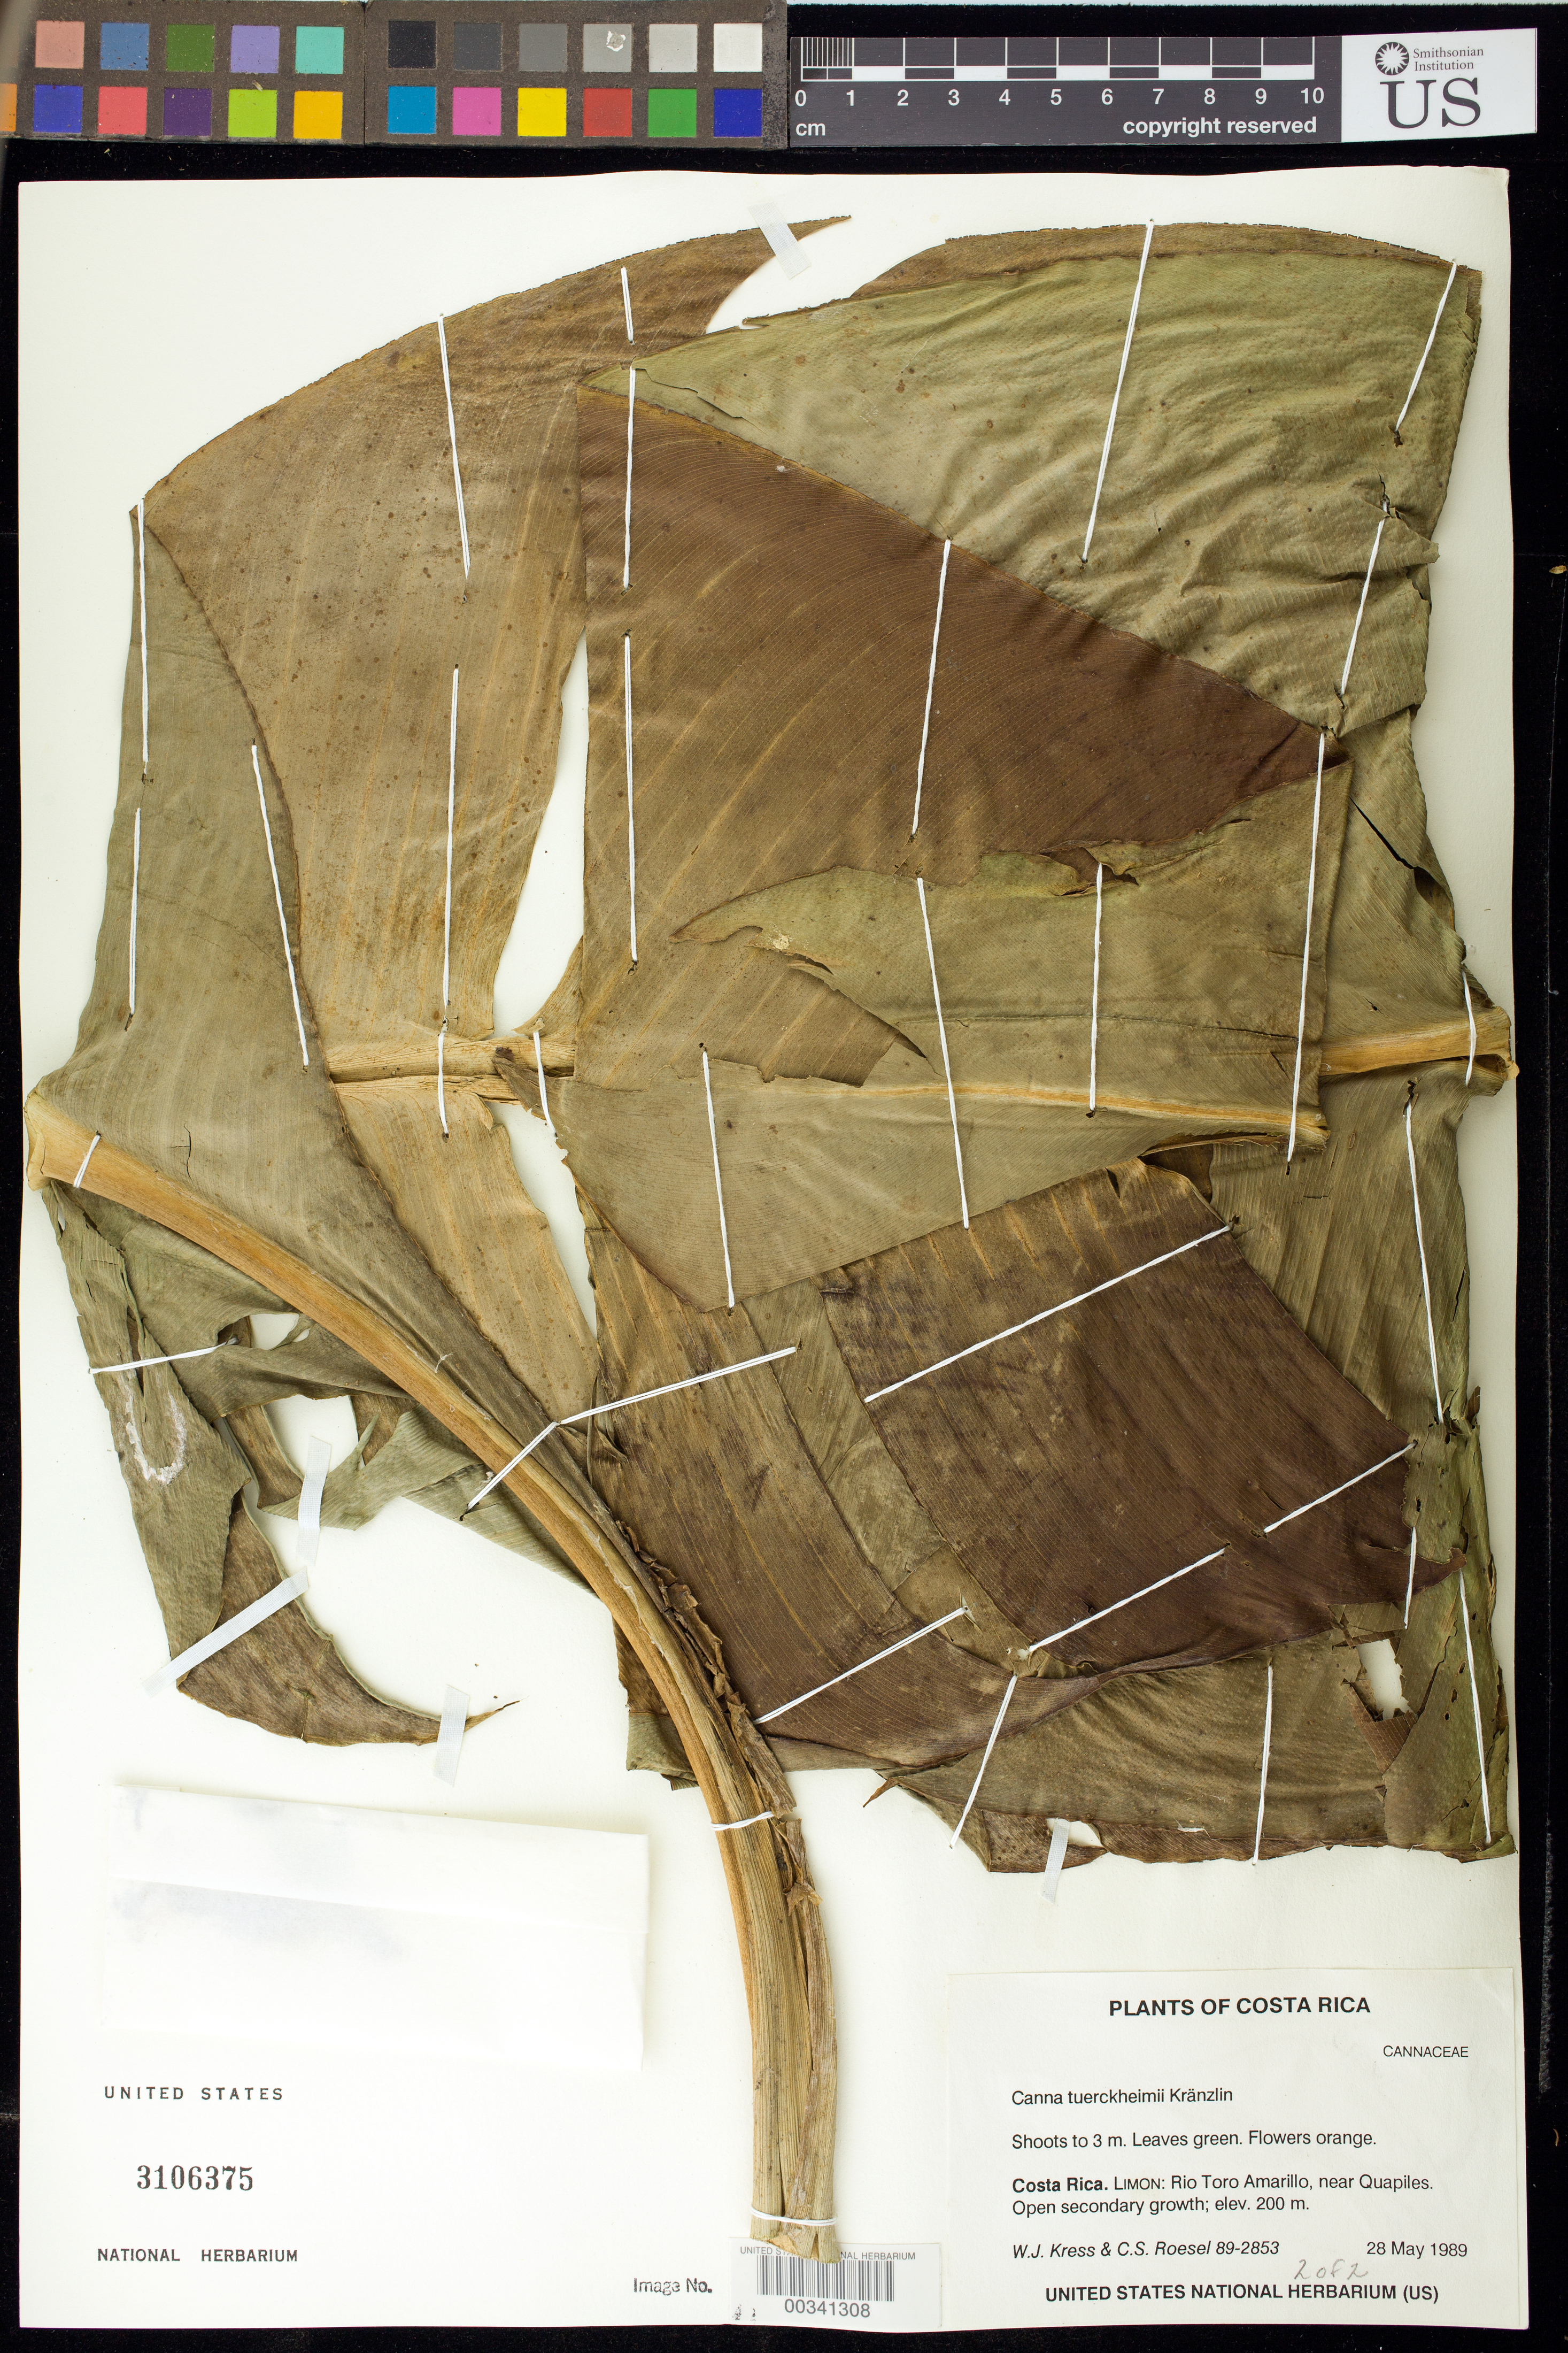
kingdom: Plantae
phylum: Tracheophyta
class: Liliopsida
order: Zingiberales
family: Cannaceae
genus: Canna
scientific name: Canna tuerckheimii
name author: Kraenzl. in Engl.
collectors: W. J. Kress & C. S. Roesel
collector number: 89-2853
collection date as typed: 28 May 1989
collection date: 1989-05-28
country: Costa Rica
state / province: Limón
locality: Rio toro amarillo, near quapiles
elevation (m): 200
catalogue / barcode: US 3106375